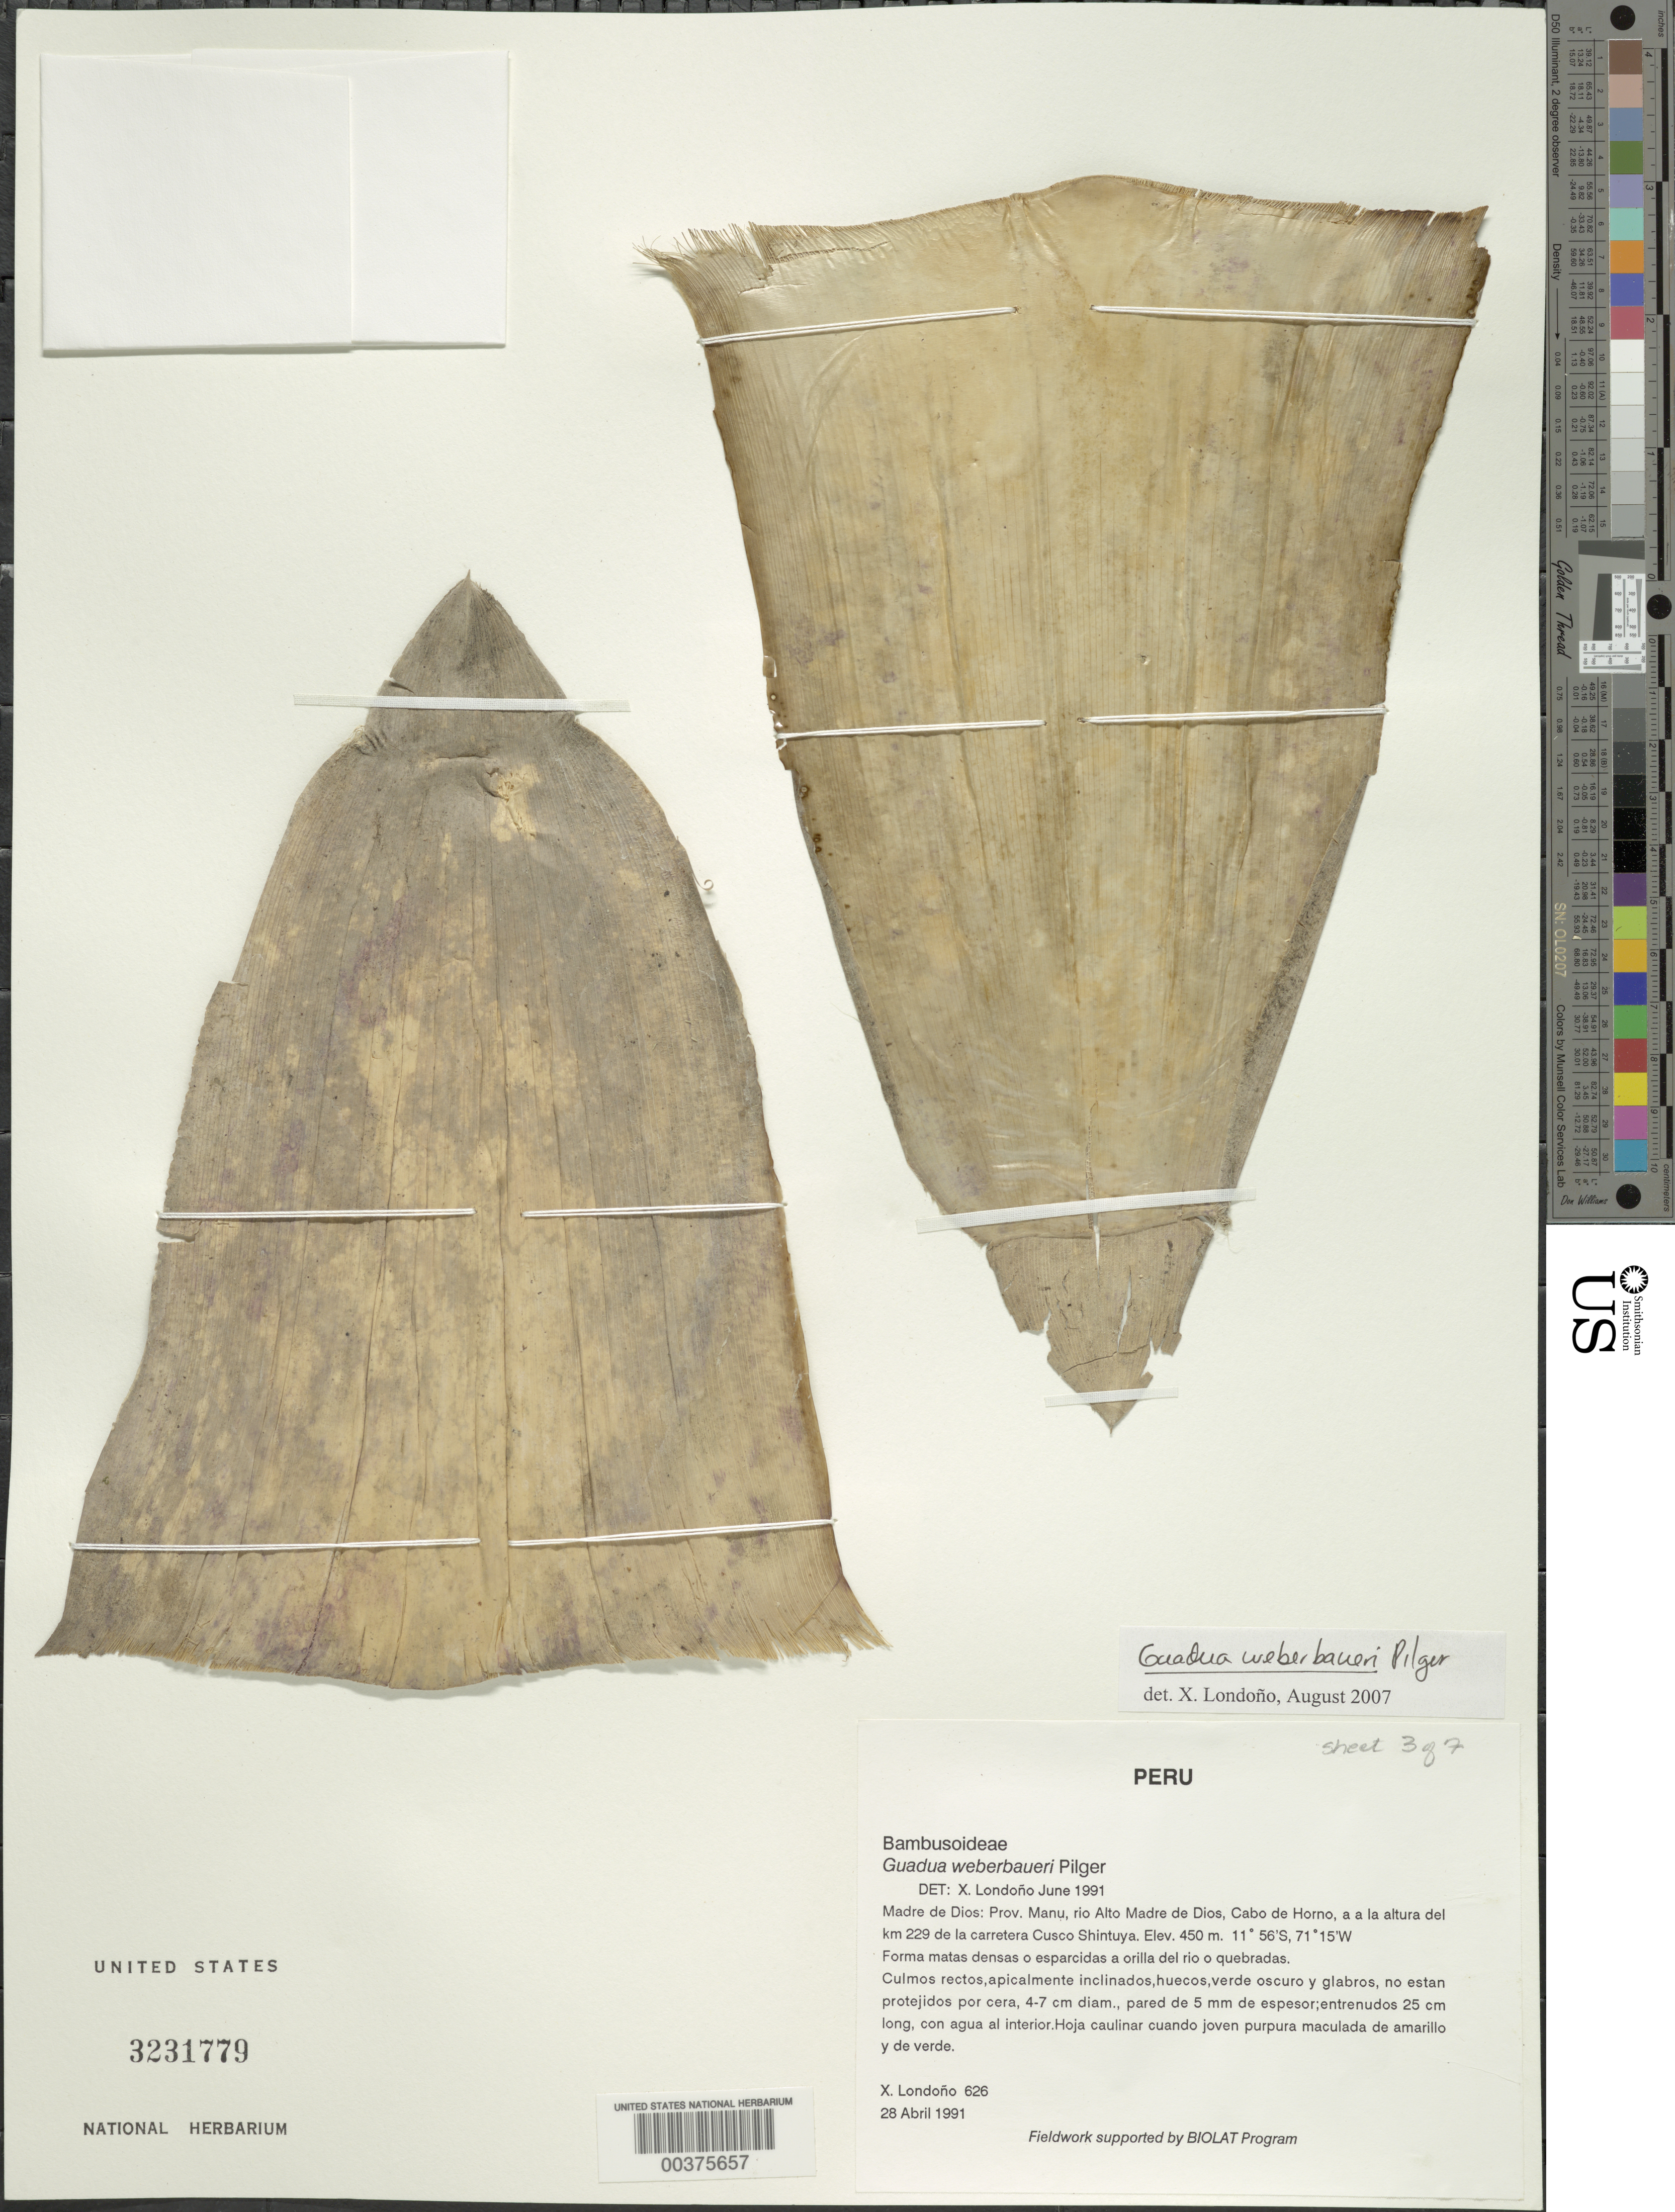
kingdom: Plantae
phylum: Tracheophyta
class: Liliopsida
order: Poales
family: Poaceae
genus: Guadua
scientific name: Guadua weberbaueri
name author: Pilg.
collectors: X. Londoño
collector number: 626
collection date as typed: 28 Apr 1991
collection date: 1991-04-28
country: Peru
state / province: Madre de Dios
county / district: Manú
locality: Rio Alto Madre de Dios, Cabo de Horno, a la altura del km 229 de la carretera Cusco Shintuya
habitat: Forma matas densas o esparcidas a orilla del rio quebradas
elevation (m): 450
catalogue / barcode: US 3231779